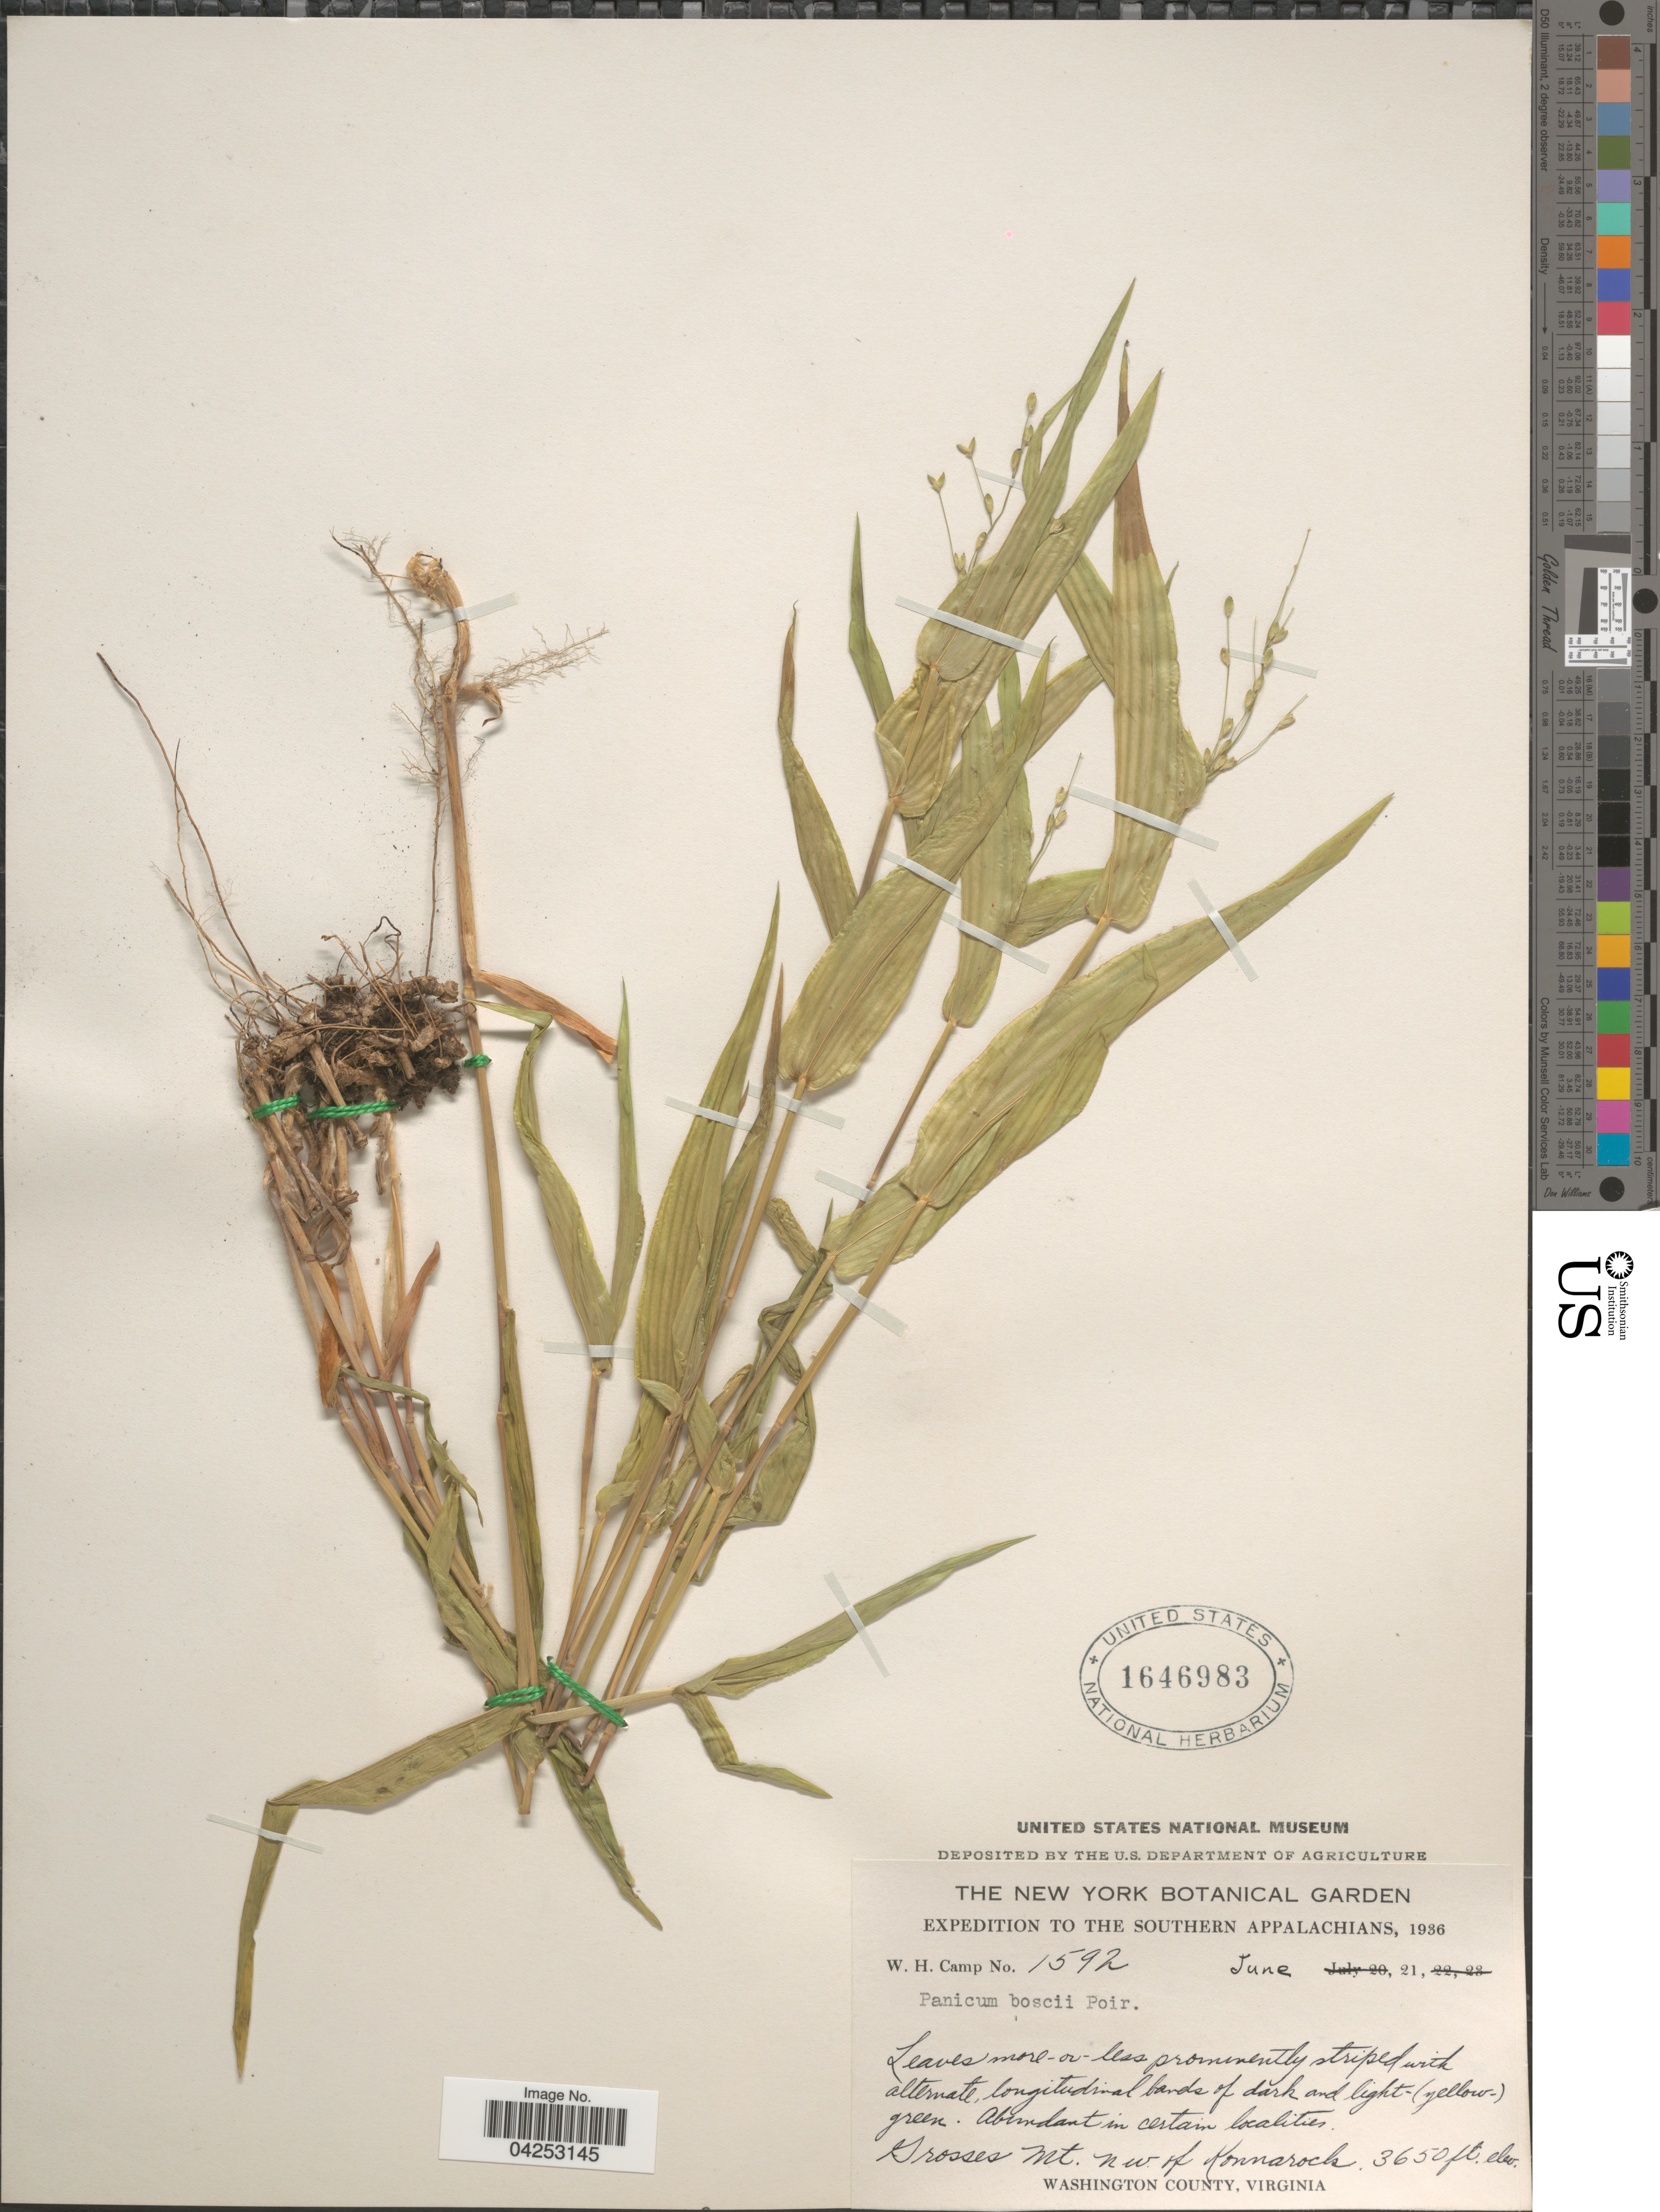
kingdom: Plantae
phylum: Tracheophyta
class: Liliopsida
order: Poales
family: Poaceae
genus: Dichanthelium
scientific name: Dichanthelium boscii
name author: (Poir.) Gould & C.A. Clark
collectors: W. H. Camp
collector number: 1592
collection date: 1936-06-21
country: United States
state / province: Virginia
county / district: Washington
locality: Expedition to the Southern Appalachians, 1936. Grosses Mt. N.W. of Konnarock. Washington County.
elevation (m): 1113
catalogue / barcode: US 1646983